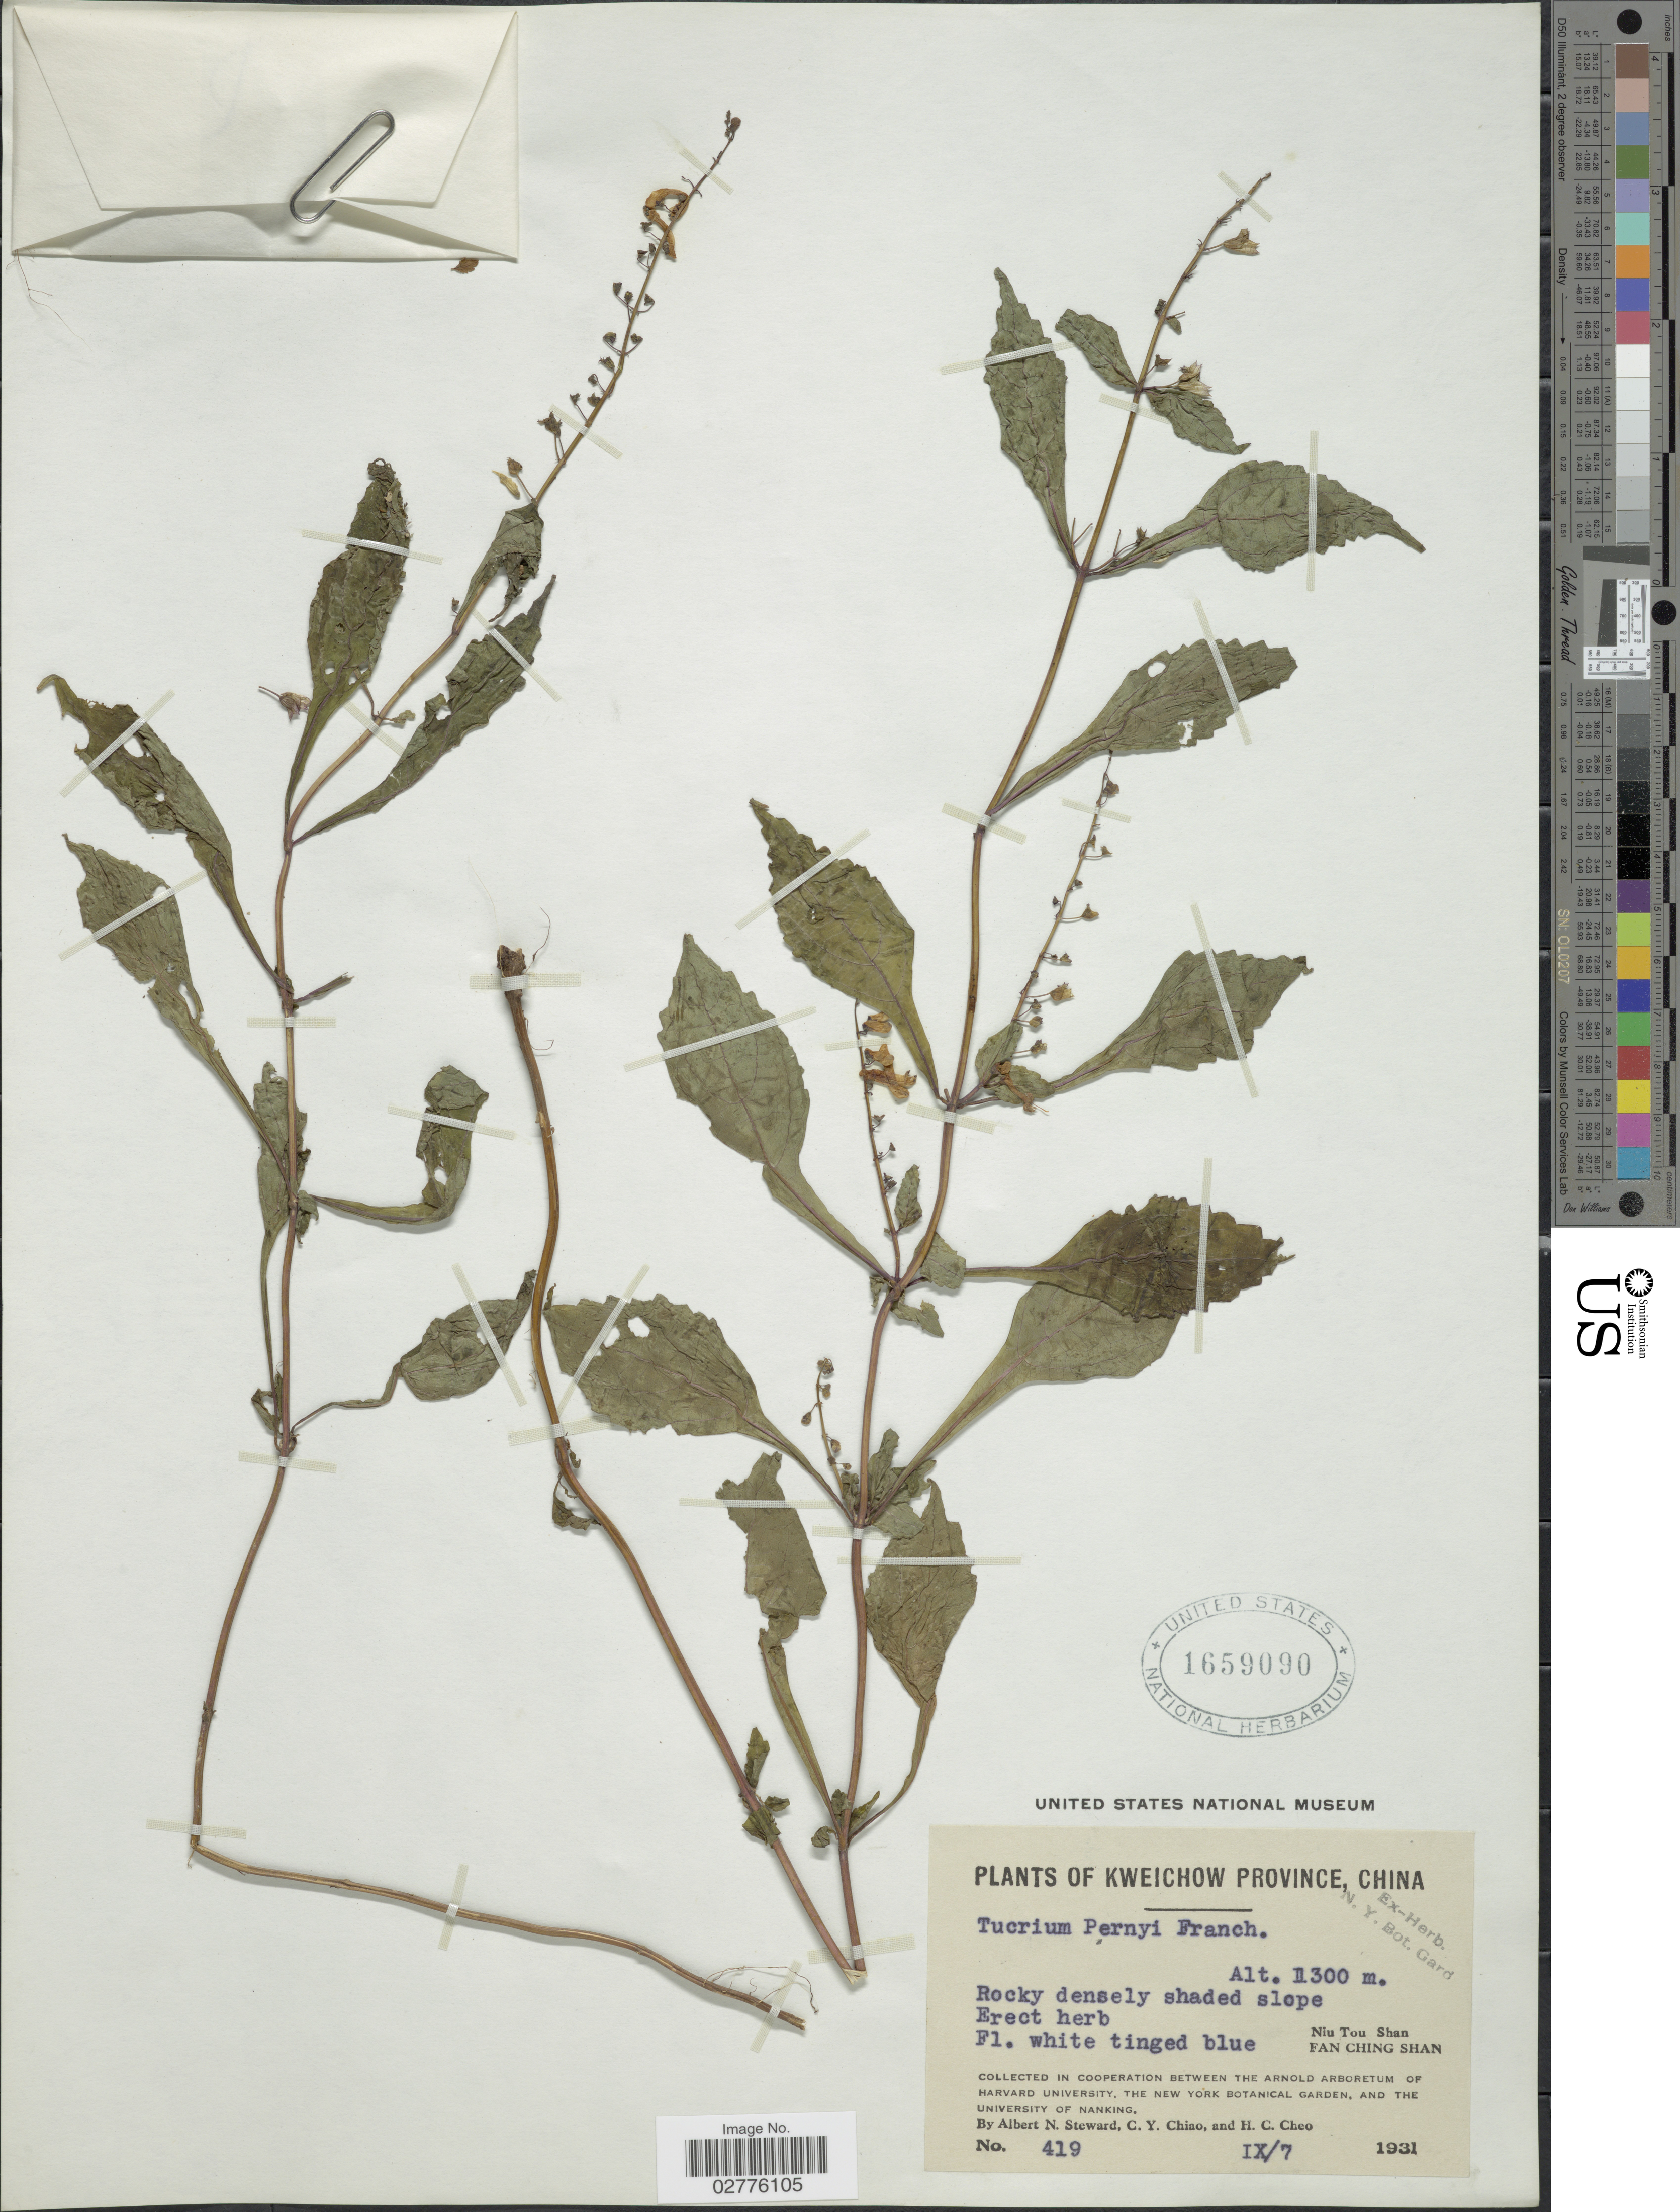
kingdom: Plantae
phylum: Tracheophyta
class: Magnoliopsida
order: Lamiales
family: Lamiaceae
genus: Teucrium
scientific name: Teucrium pernyi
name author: Franch.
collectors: A. N. Steward, C. Y. Chiao & H. Cheo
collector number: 419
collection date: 1931-09-07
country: China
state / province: Guizhou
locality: Kweichow Province, Niu Tou Shan, Fan Ching Shan.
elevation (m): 1300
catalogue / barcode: US 1659090